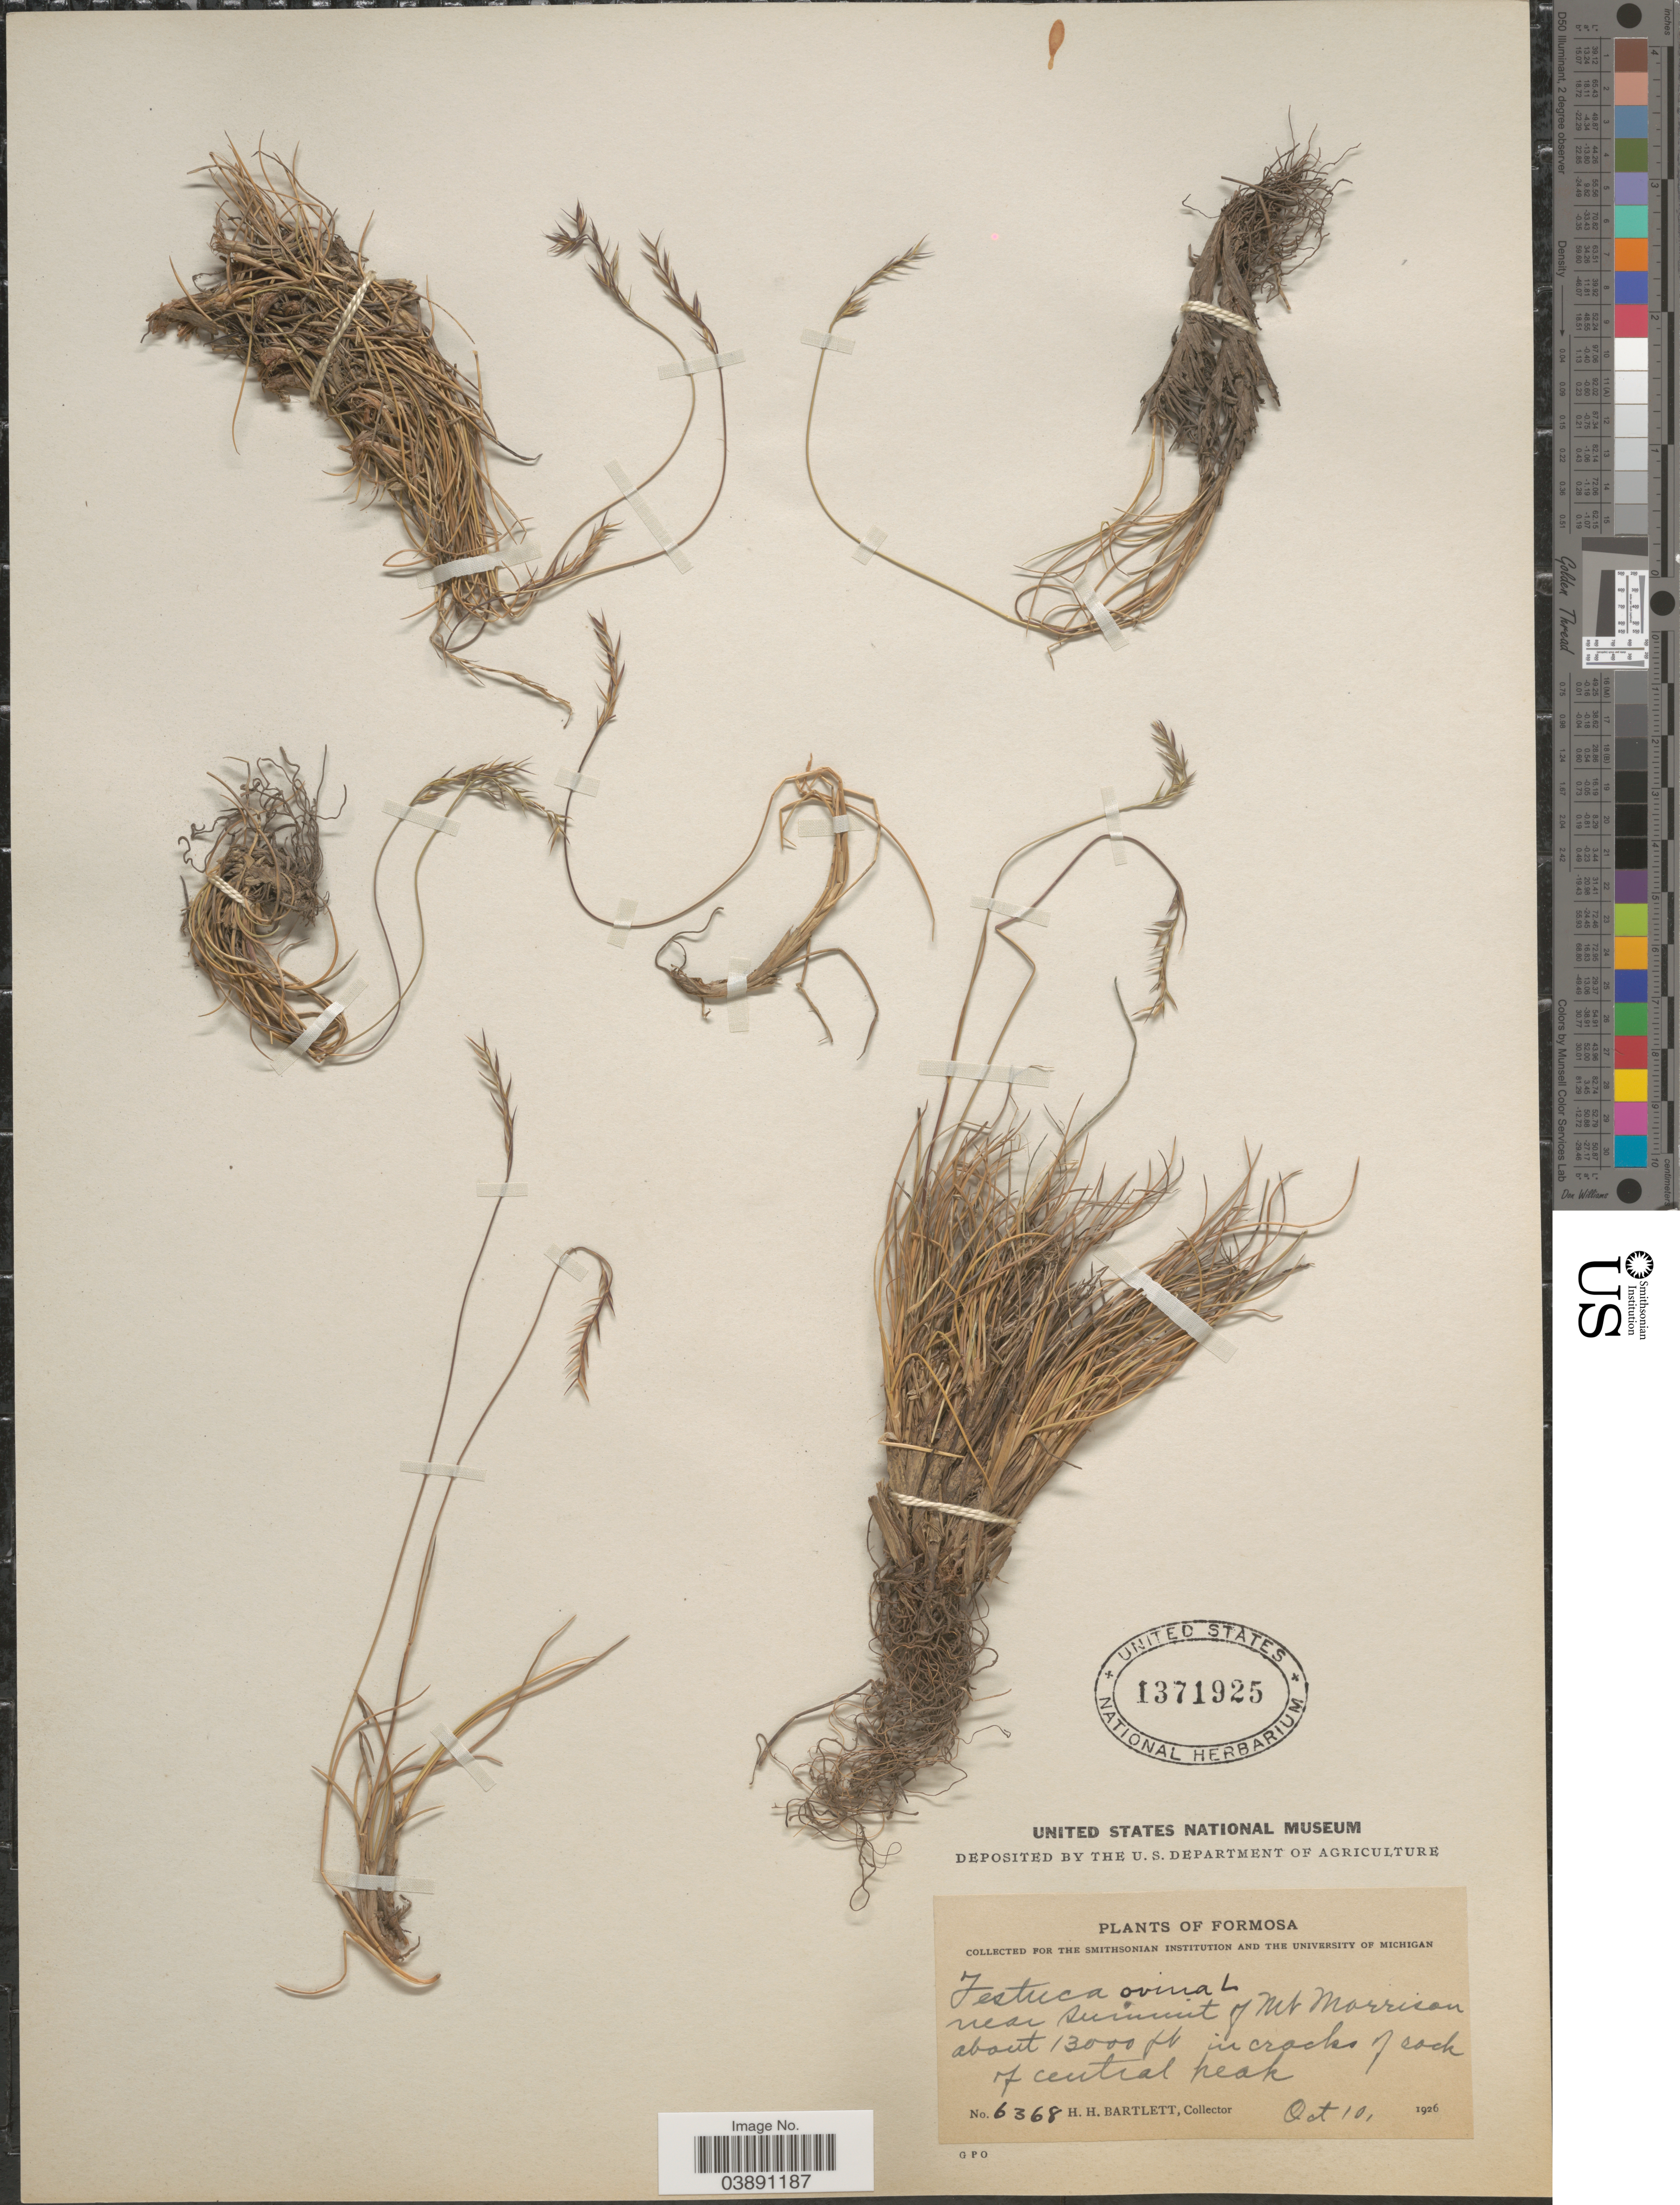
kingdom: Plantae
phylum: Tracheophyta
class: Liliopsida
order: Poales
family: Poaceae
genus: Festuca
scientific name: Festuca saximontana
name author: Rydb.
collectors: H. H. Bartlett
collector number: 6368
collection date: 1926-10-10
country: Taiwan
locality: Formosa. Near summit of Mt. Morrison, in cracks of rock of central peak.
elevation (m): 3962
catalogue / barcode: US 1371925